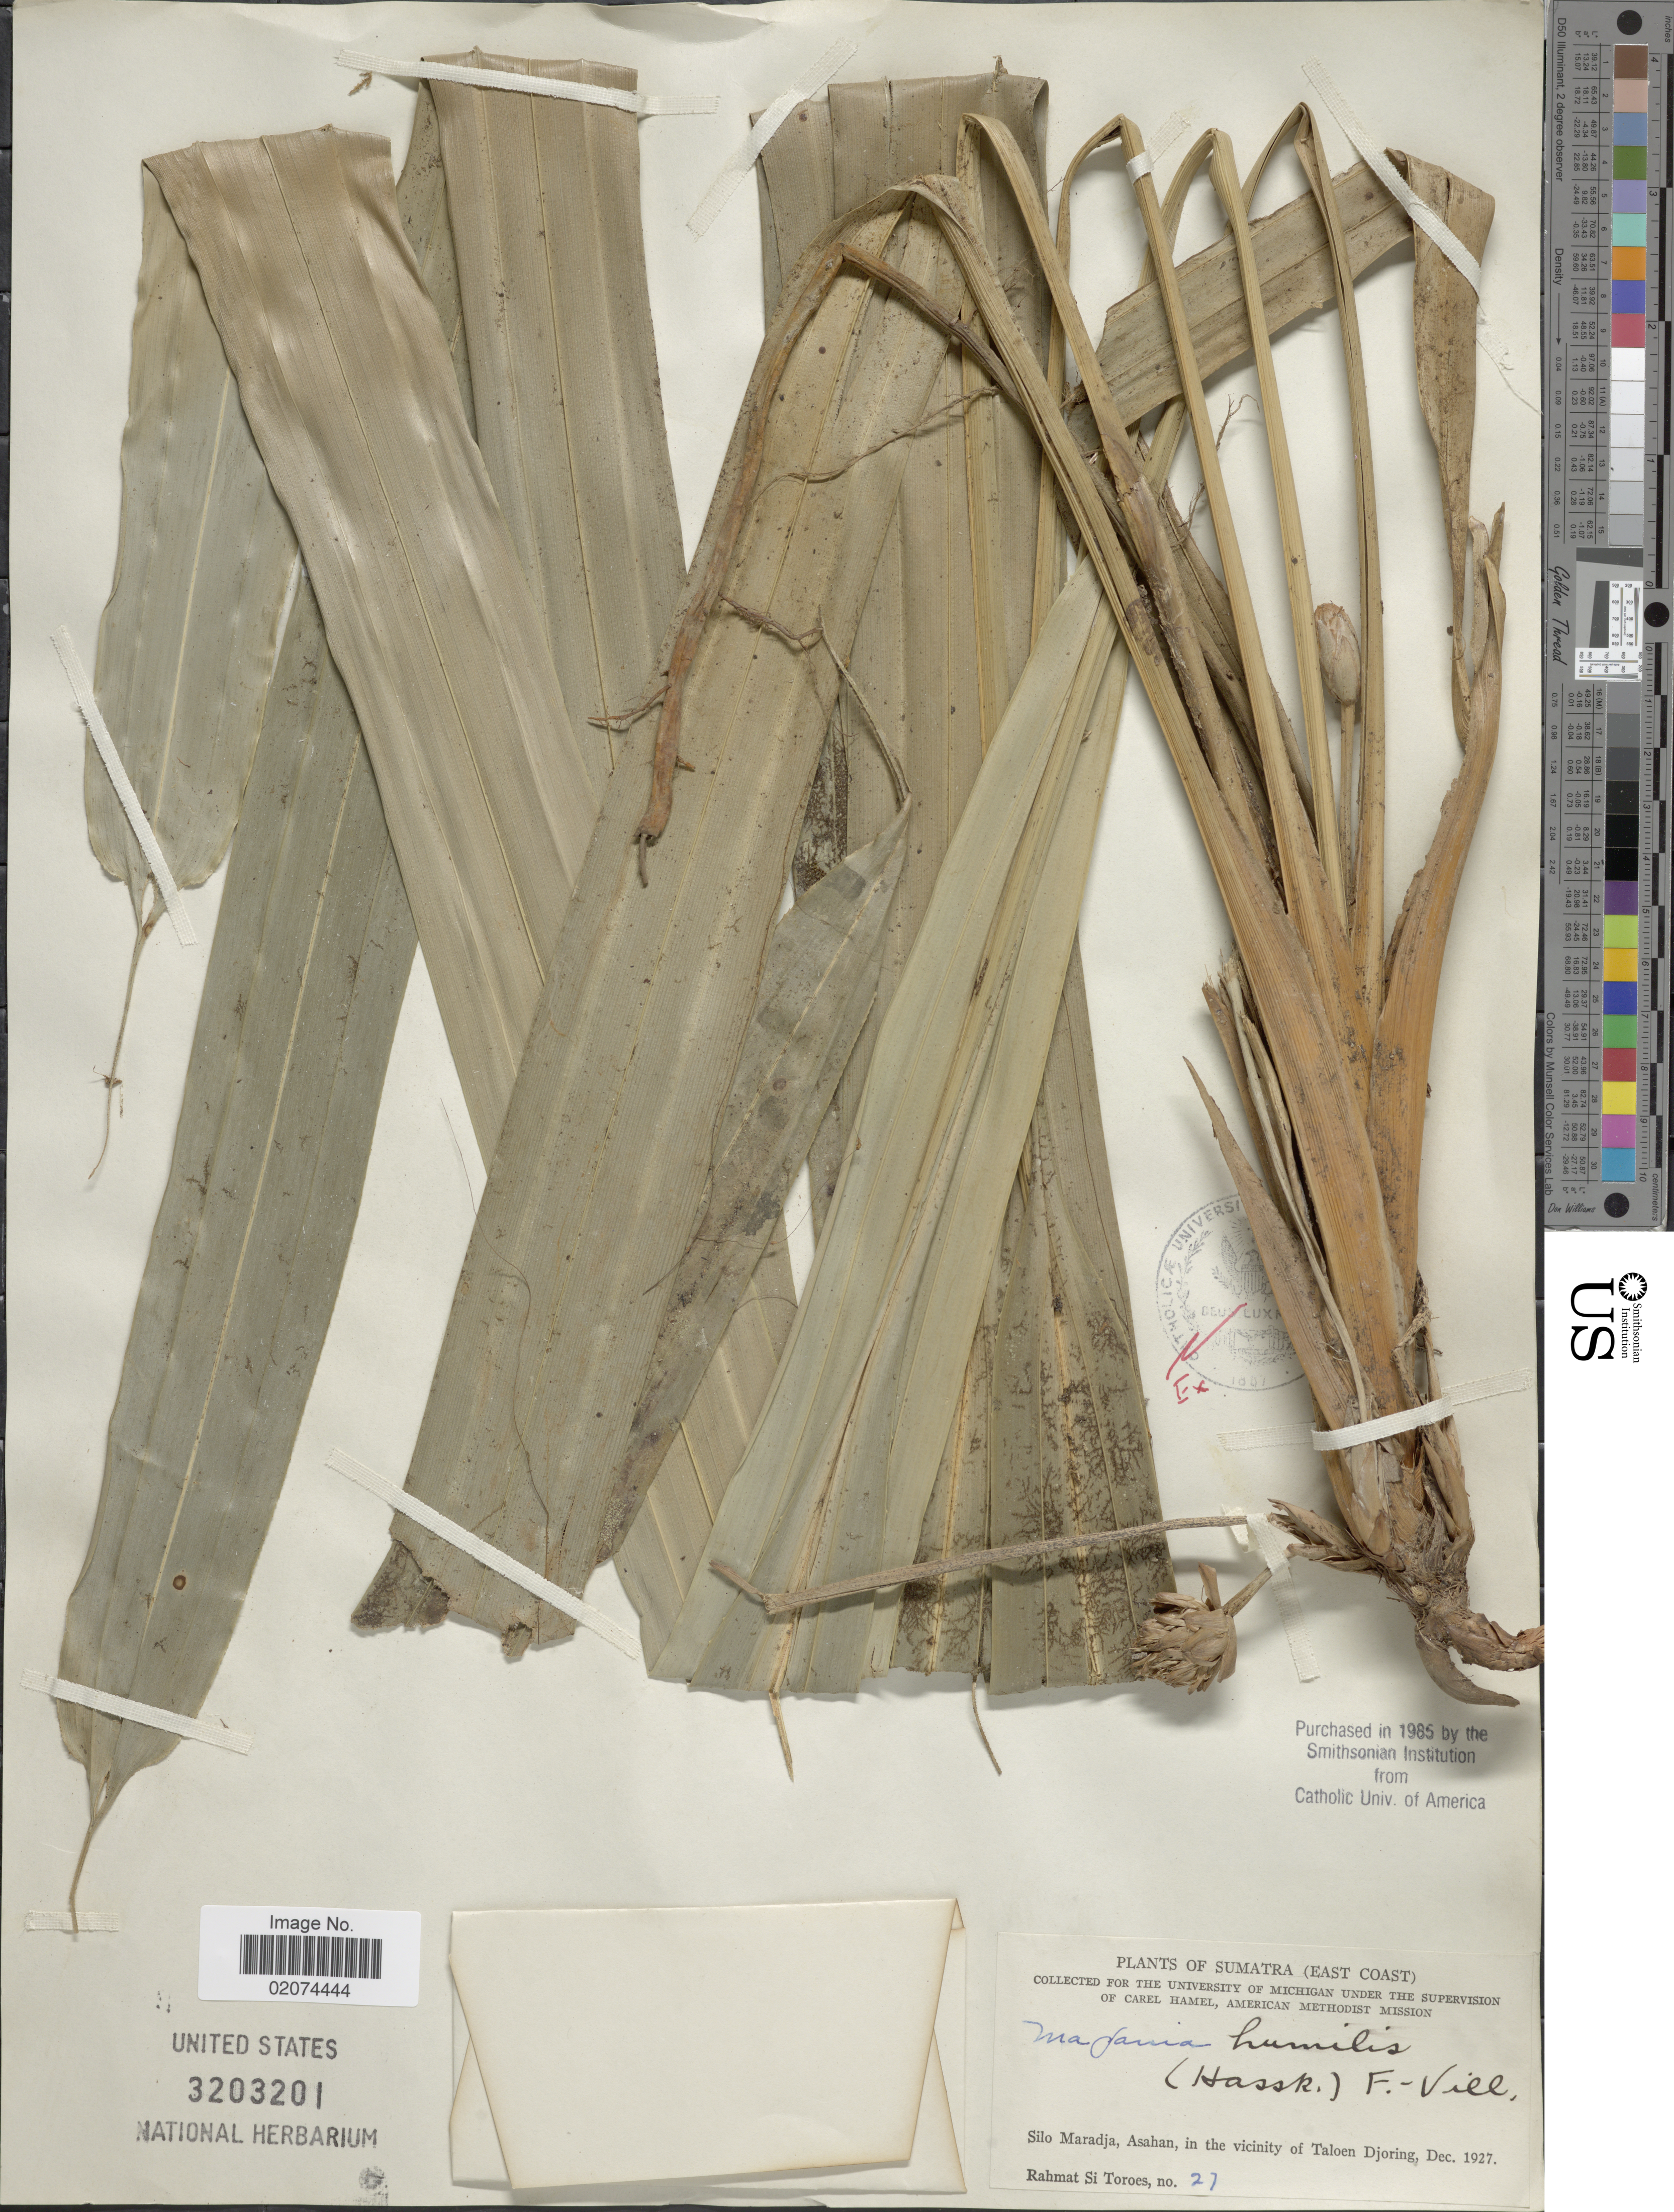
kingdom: Plantae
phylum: Tracheophyta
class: Liliopsida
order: Poales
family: Cyperaceae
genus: Mapania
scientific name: Mapania cuspidata var. petiolata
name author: (C.B. Clarke) Uittien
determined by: Strong, Mark T., (BOT), Smithsonian Institution - National Museum of Natural History (UNITED STATES)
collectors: Rahmat Si Boeea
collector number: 27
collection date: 1927-12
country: Indonesia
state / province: Sumatra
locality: East Coast. Silo Maradja, Asahan, in the vicinity of Taloen Djoring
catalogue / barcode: US 3203201